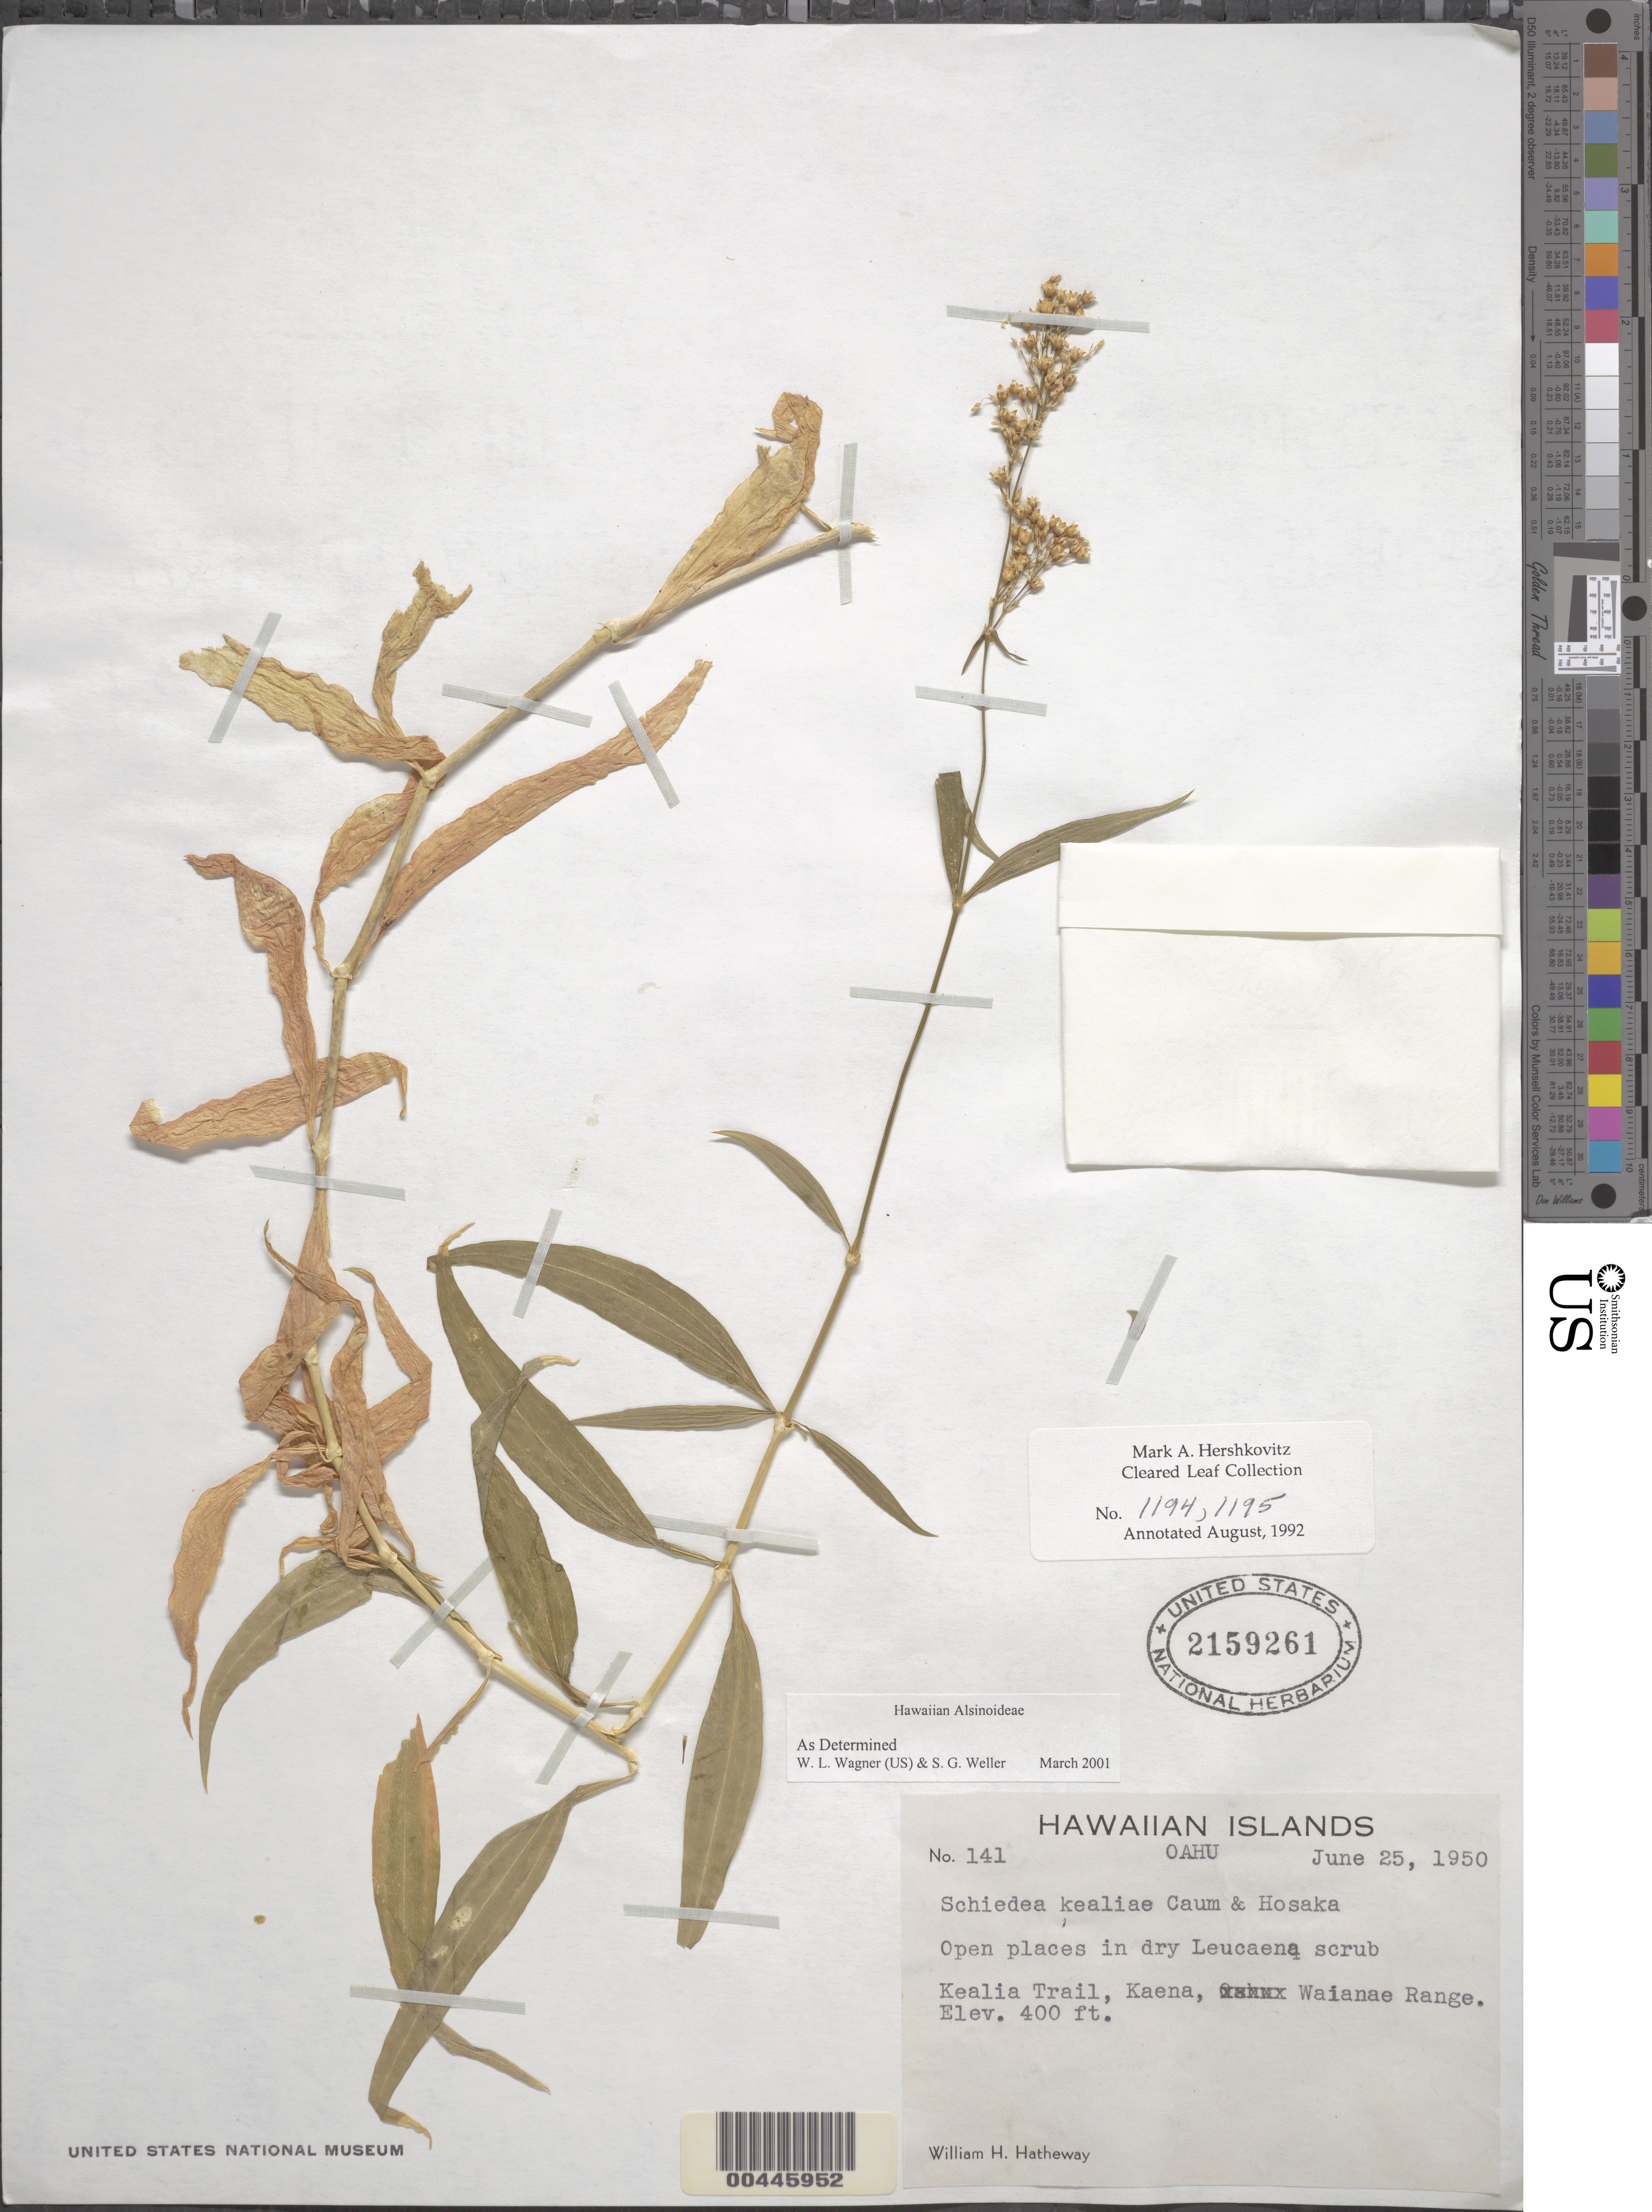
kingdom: Plantae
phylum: Tracheophyta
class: Magnoliopsida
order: Caryophyllales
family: Caryophyllaceae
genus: Schiedea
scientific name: Schiedea kealiae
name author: Caum & Hosaka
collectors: W. H. Hatheway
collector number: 141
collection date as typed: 25 Jun 1950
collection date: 1950-06-25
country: United States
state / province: Hawaii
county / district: Honolulu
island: Oahu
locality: Kealia Trail, Kaena, Waianae Range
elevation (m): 122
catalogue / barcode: US 2159261